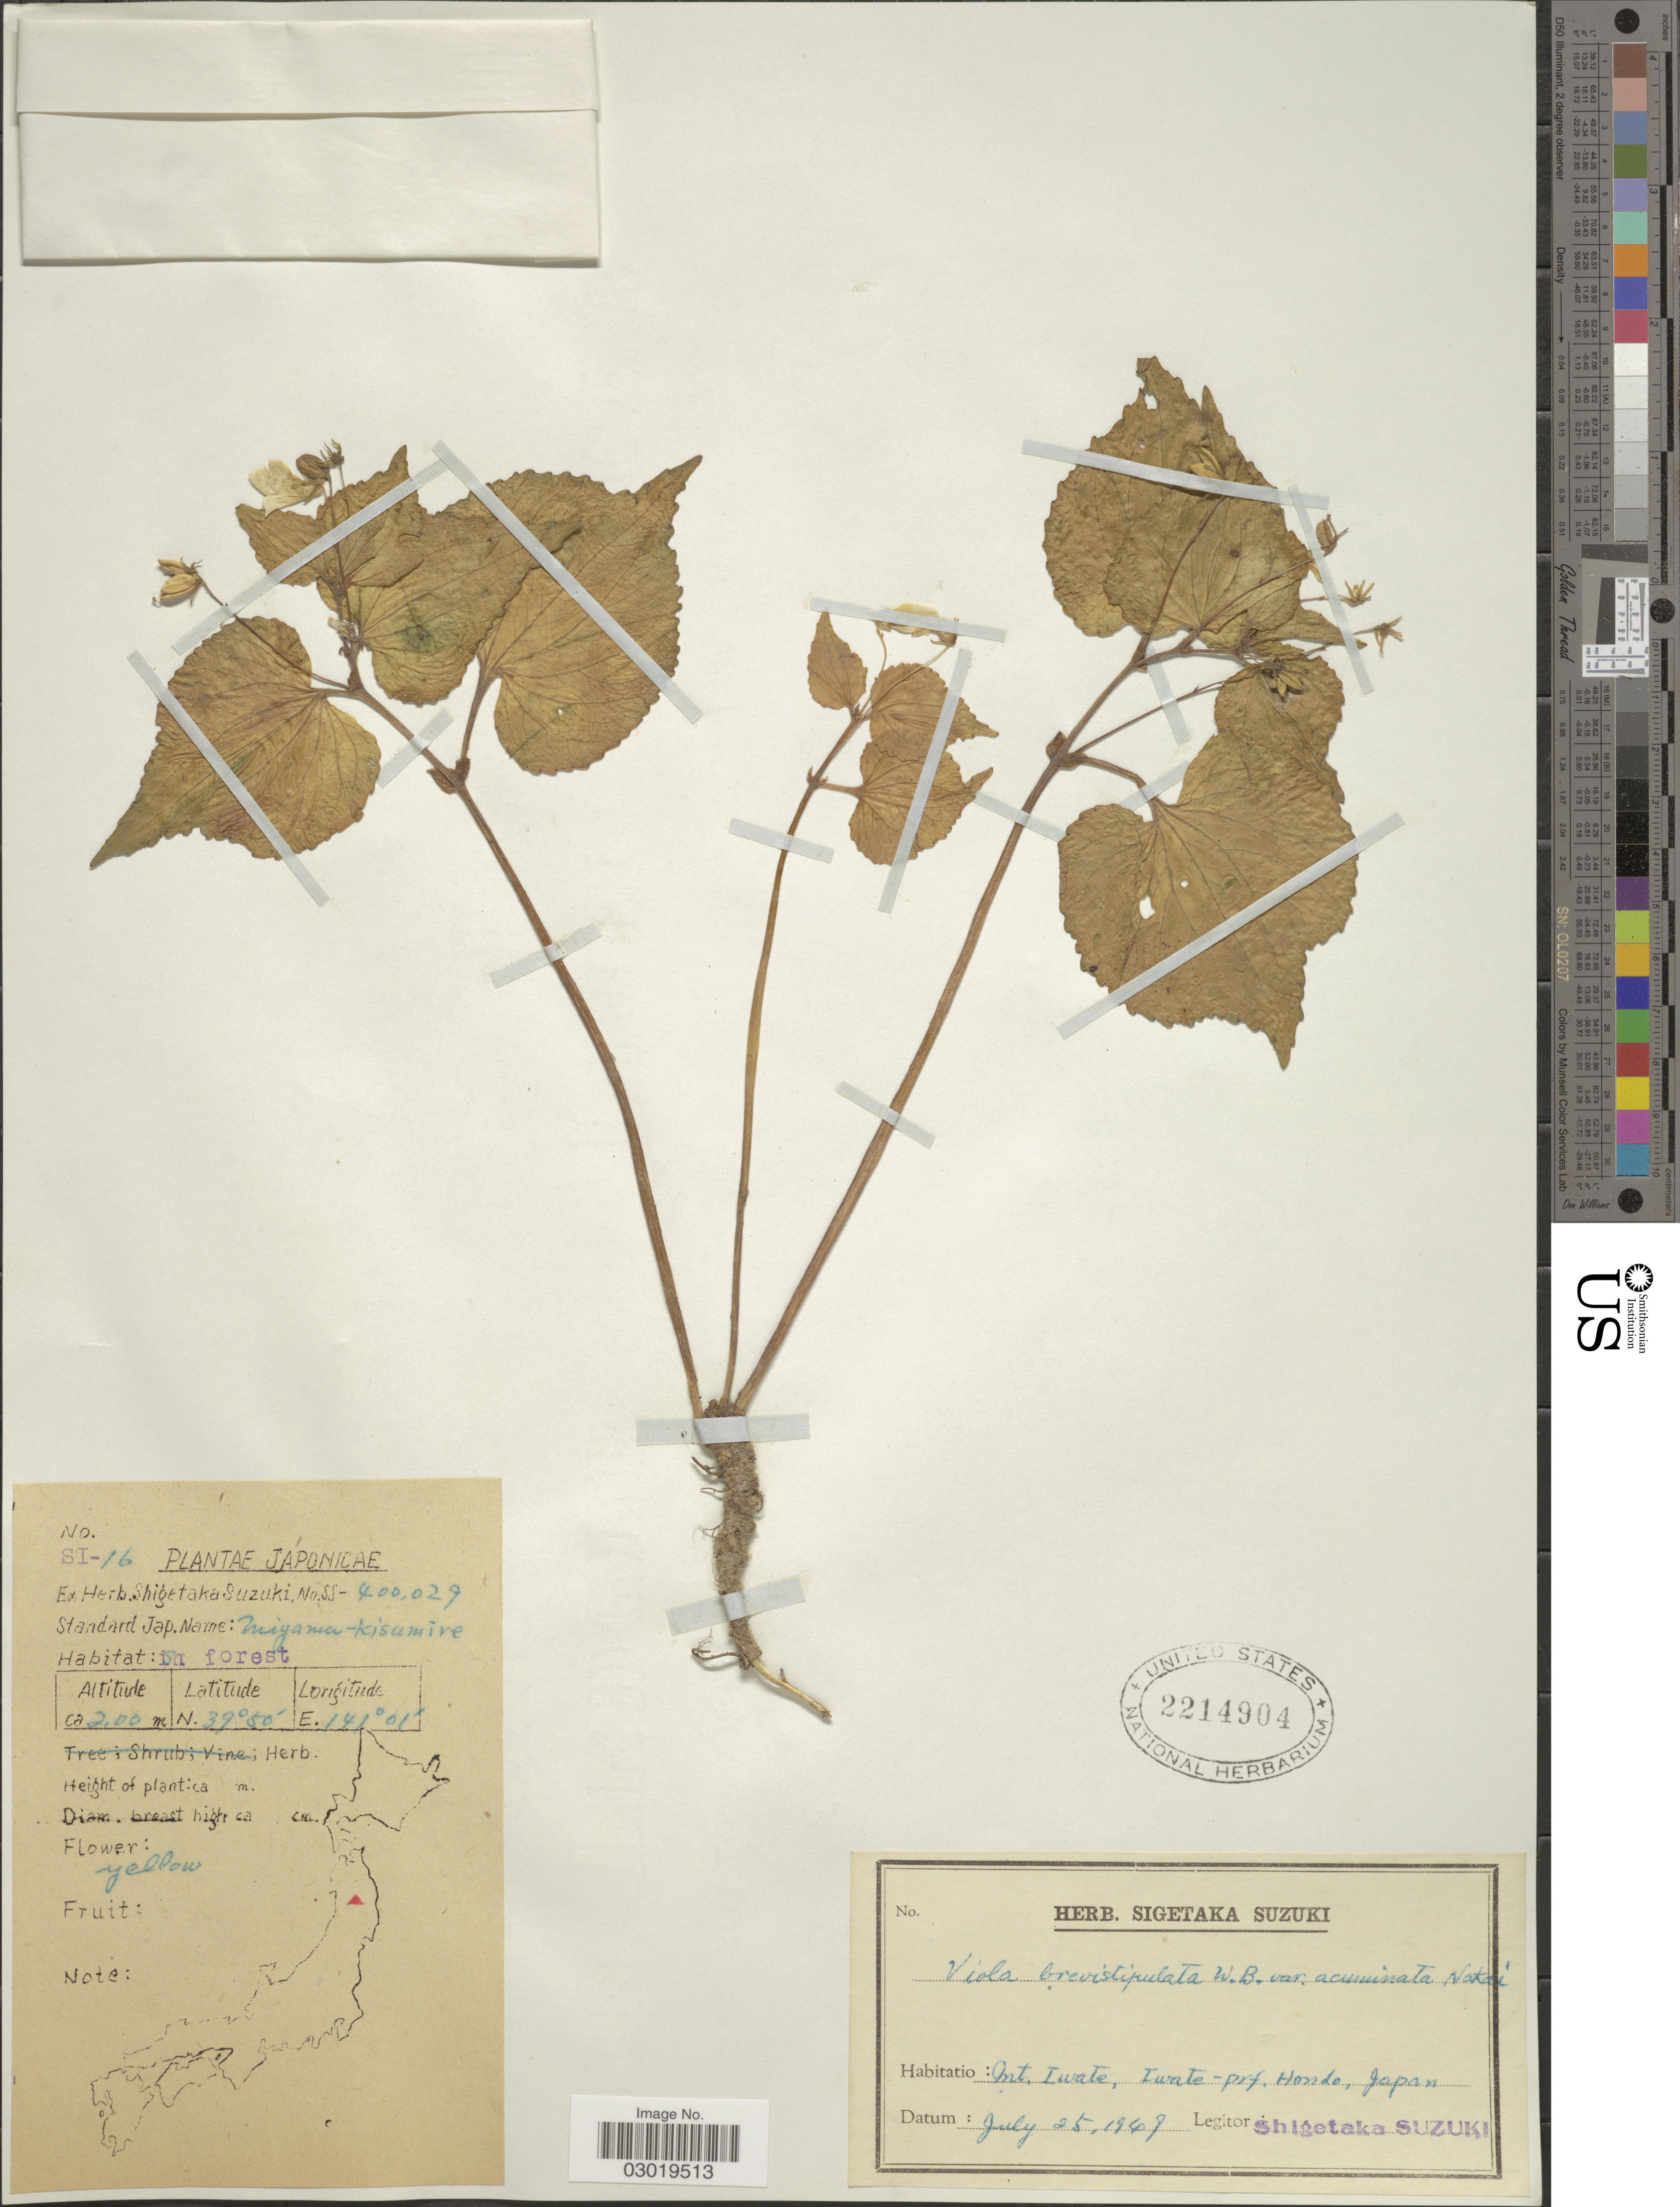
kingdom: Plantae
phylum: Tracheophyta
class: Magnoliopsida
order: Malpighiales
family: Violaceae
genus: Viola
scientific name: Viola brevistipulata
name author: (Franch. & Sav.) W. Becker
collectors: S. Suzuki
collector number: SI-16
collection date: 1949-07-25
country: Japan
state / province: Iwate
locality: Mt. Iwate, Iwate-prf. Hondo.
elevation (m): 200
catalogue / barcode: US 2214904